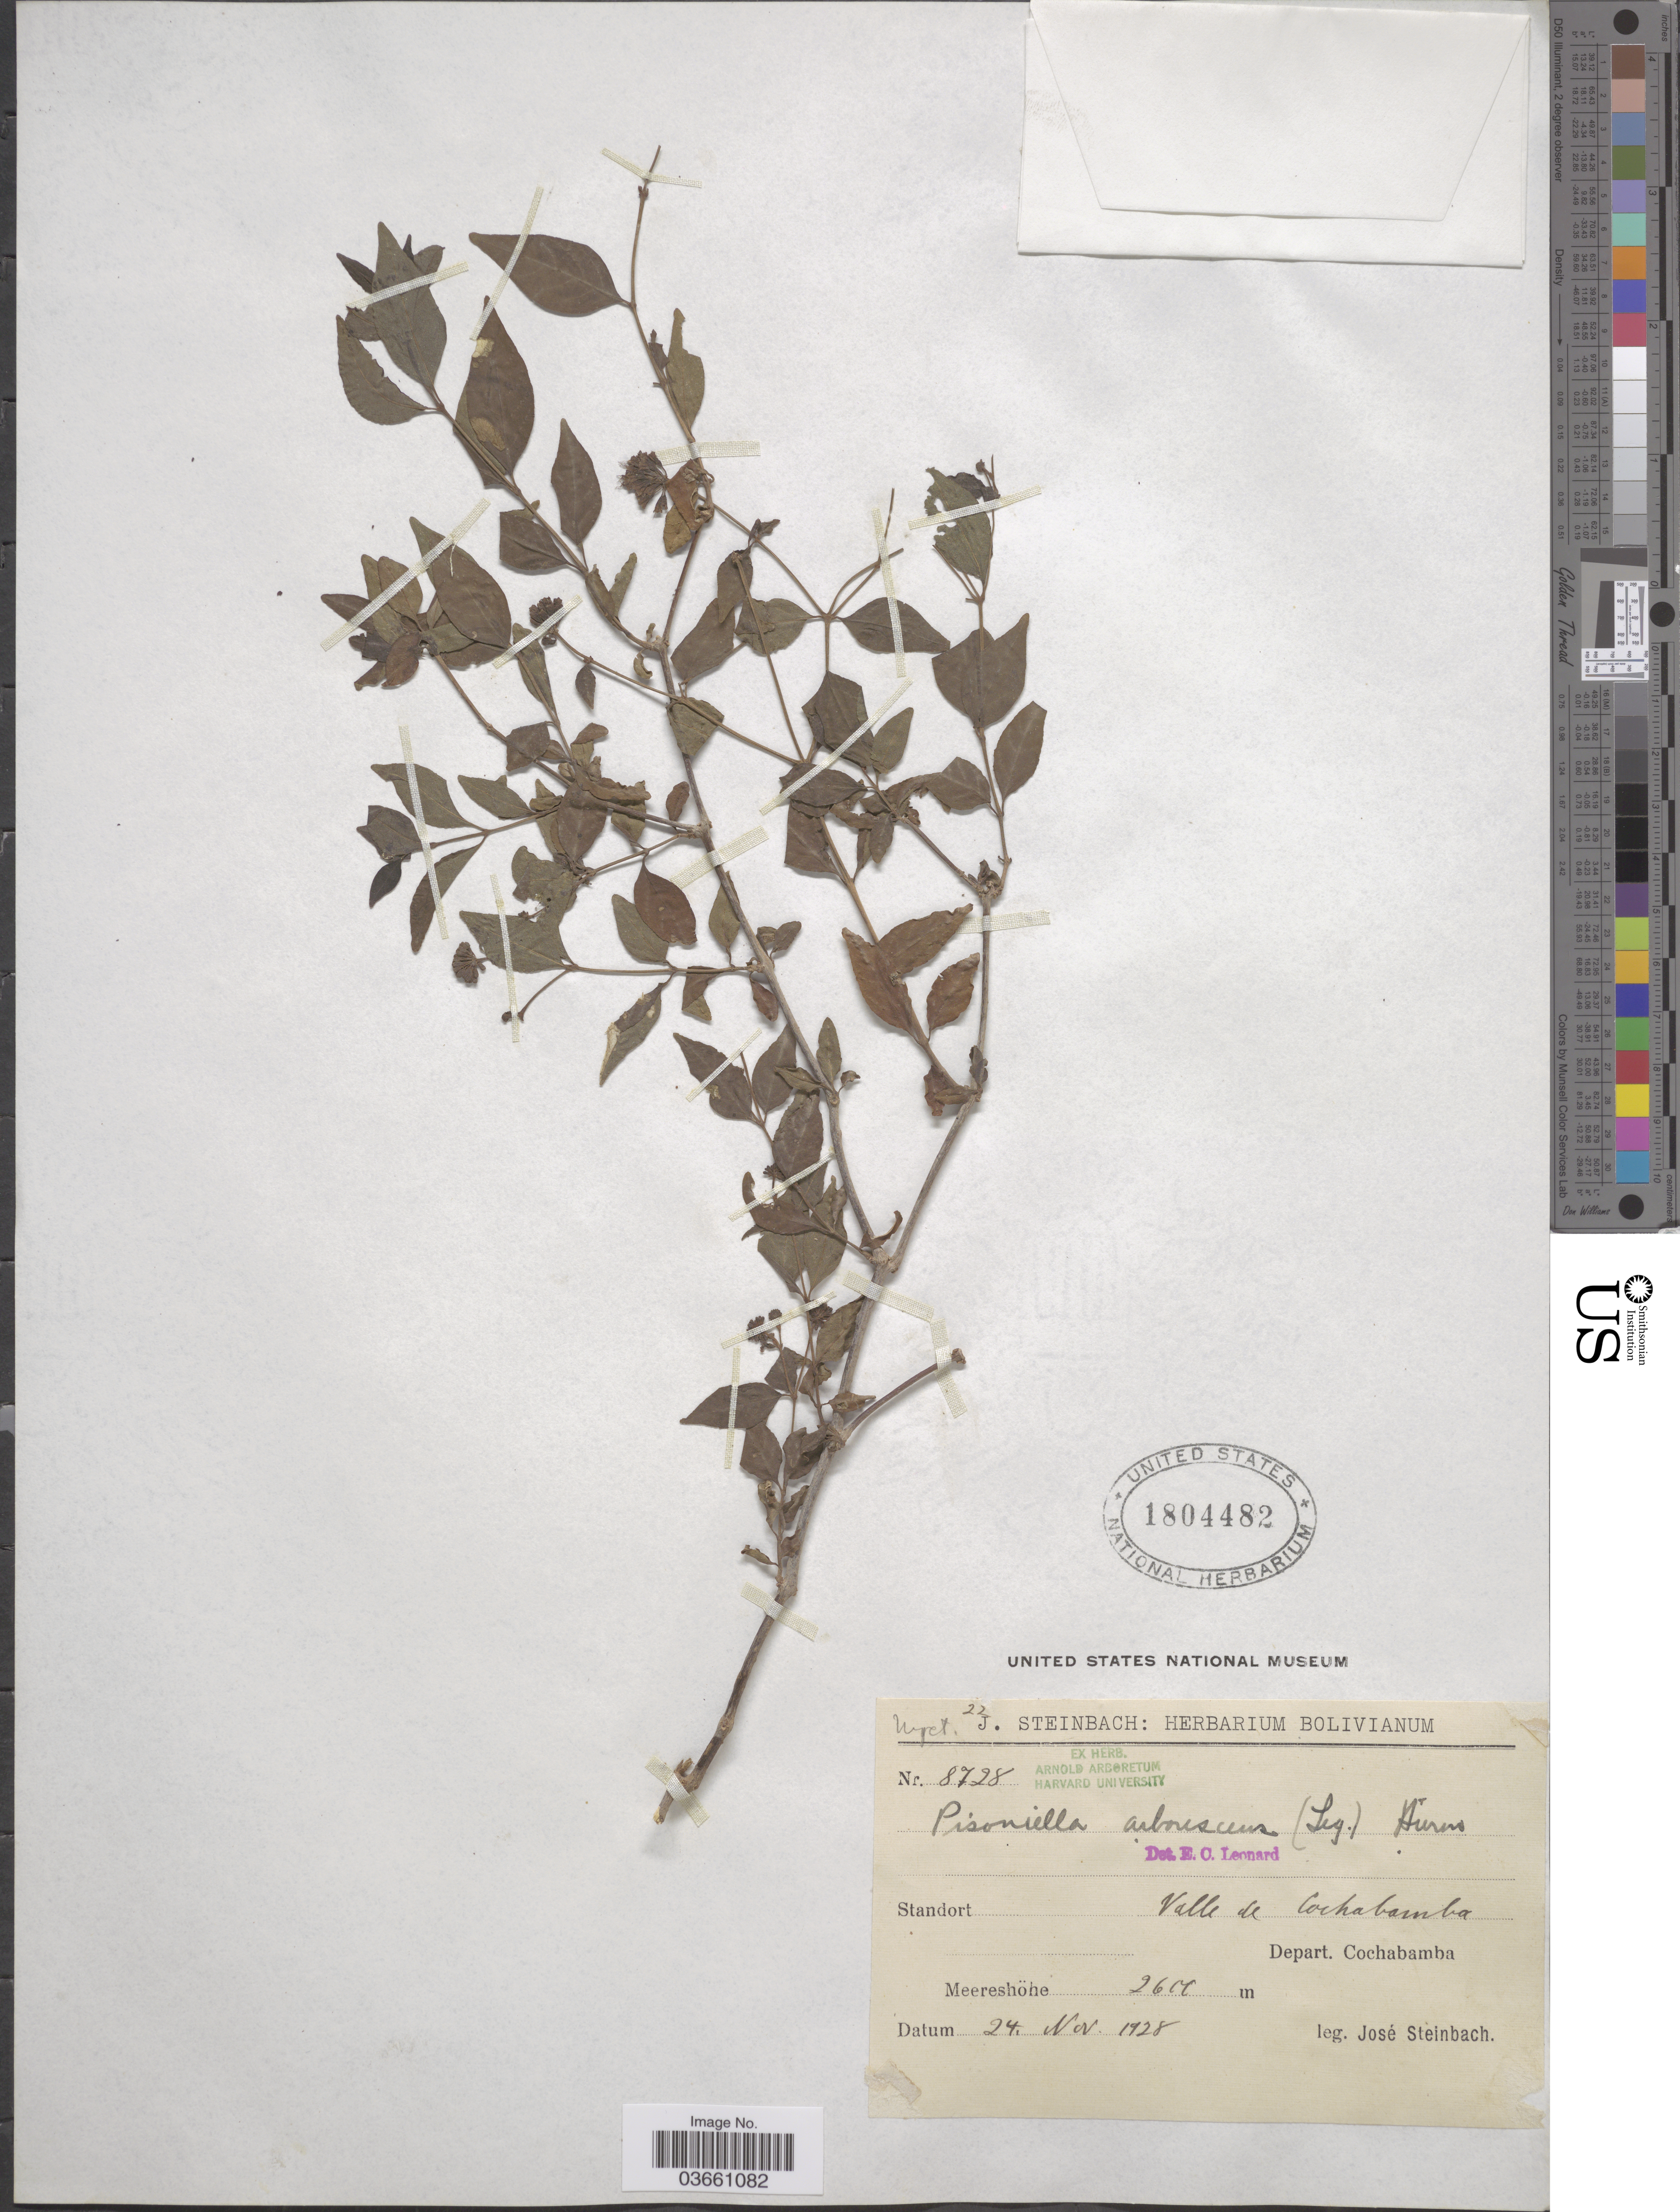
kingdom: Plantae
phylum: Tracheophyta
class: Magnoliopsida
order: Caryophyllales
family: Nyctaginaceae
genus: Pisoniella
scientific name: Pisoniella arborescens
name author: (Lag. & Rodr.) Standl.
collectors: J. Steinbach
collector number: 8728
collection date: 1928-11-24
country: Bolivia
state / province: Cochabamba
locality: Valle de Cochabamba. Depart. Cochabamba.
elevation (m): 2600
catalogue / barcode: US 1804482